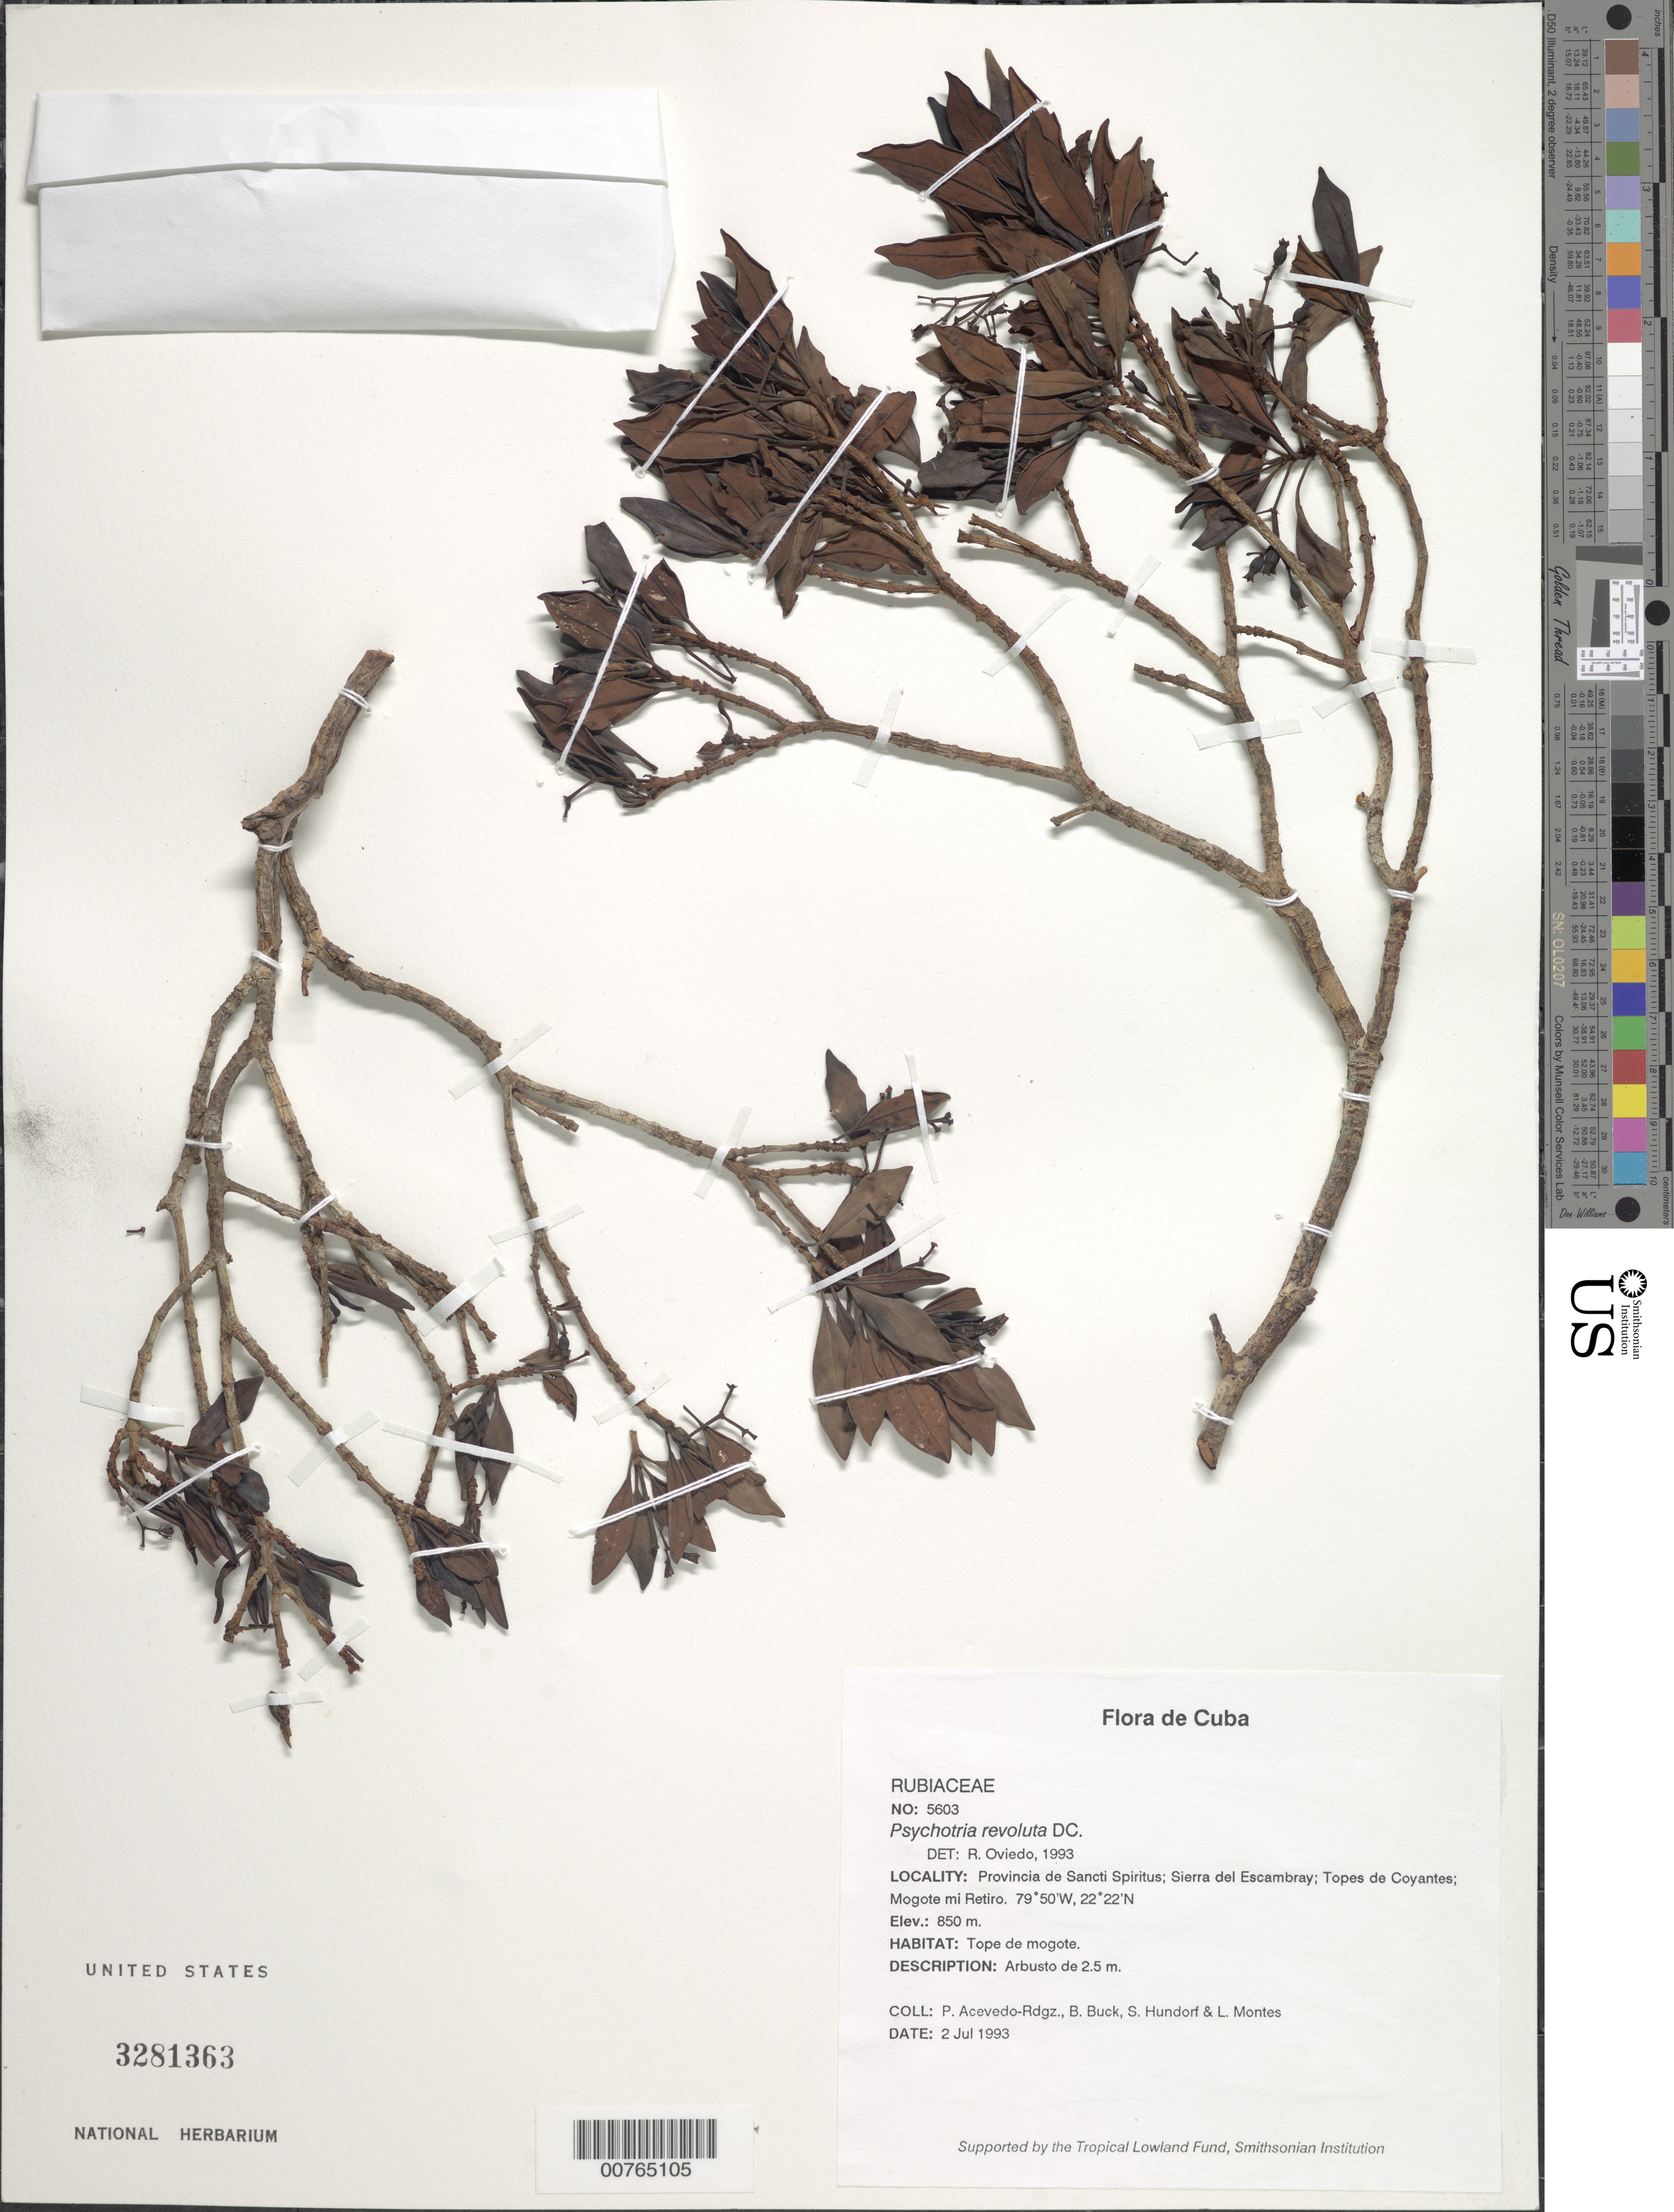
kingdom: Plantae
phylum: Tracheophyta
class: Magnoliopsida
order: Gentianales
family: Rubiaceae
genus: Psychotria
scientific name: Psychotria revoluta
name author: DC.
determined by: Oviedo, R.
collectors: P. Acevedo-Rodr., B. Buck, S. Hundorf & L. Montes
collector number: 5603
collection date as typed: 02 Jul 1993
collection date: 1993-07-02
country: Cuba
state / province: Sancti Spiritus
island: Cuba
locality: Sierra del Escambray; Topes de Coyantes; Mogote mi Retiro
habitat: Tope de mogote.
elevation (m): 850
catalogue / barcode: US 3281363